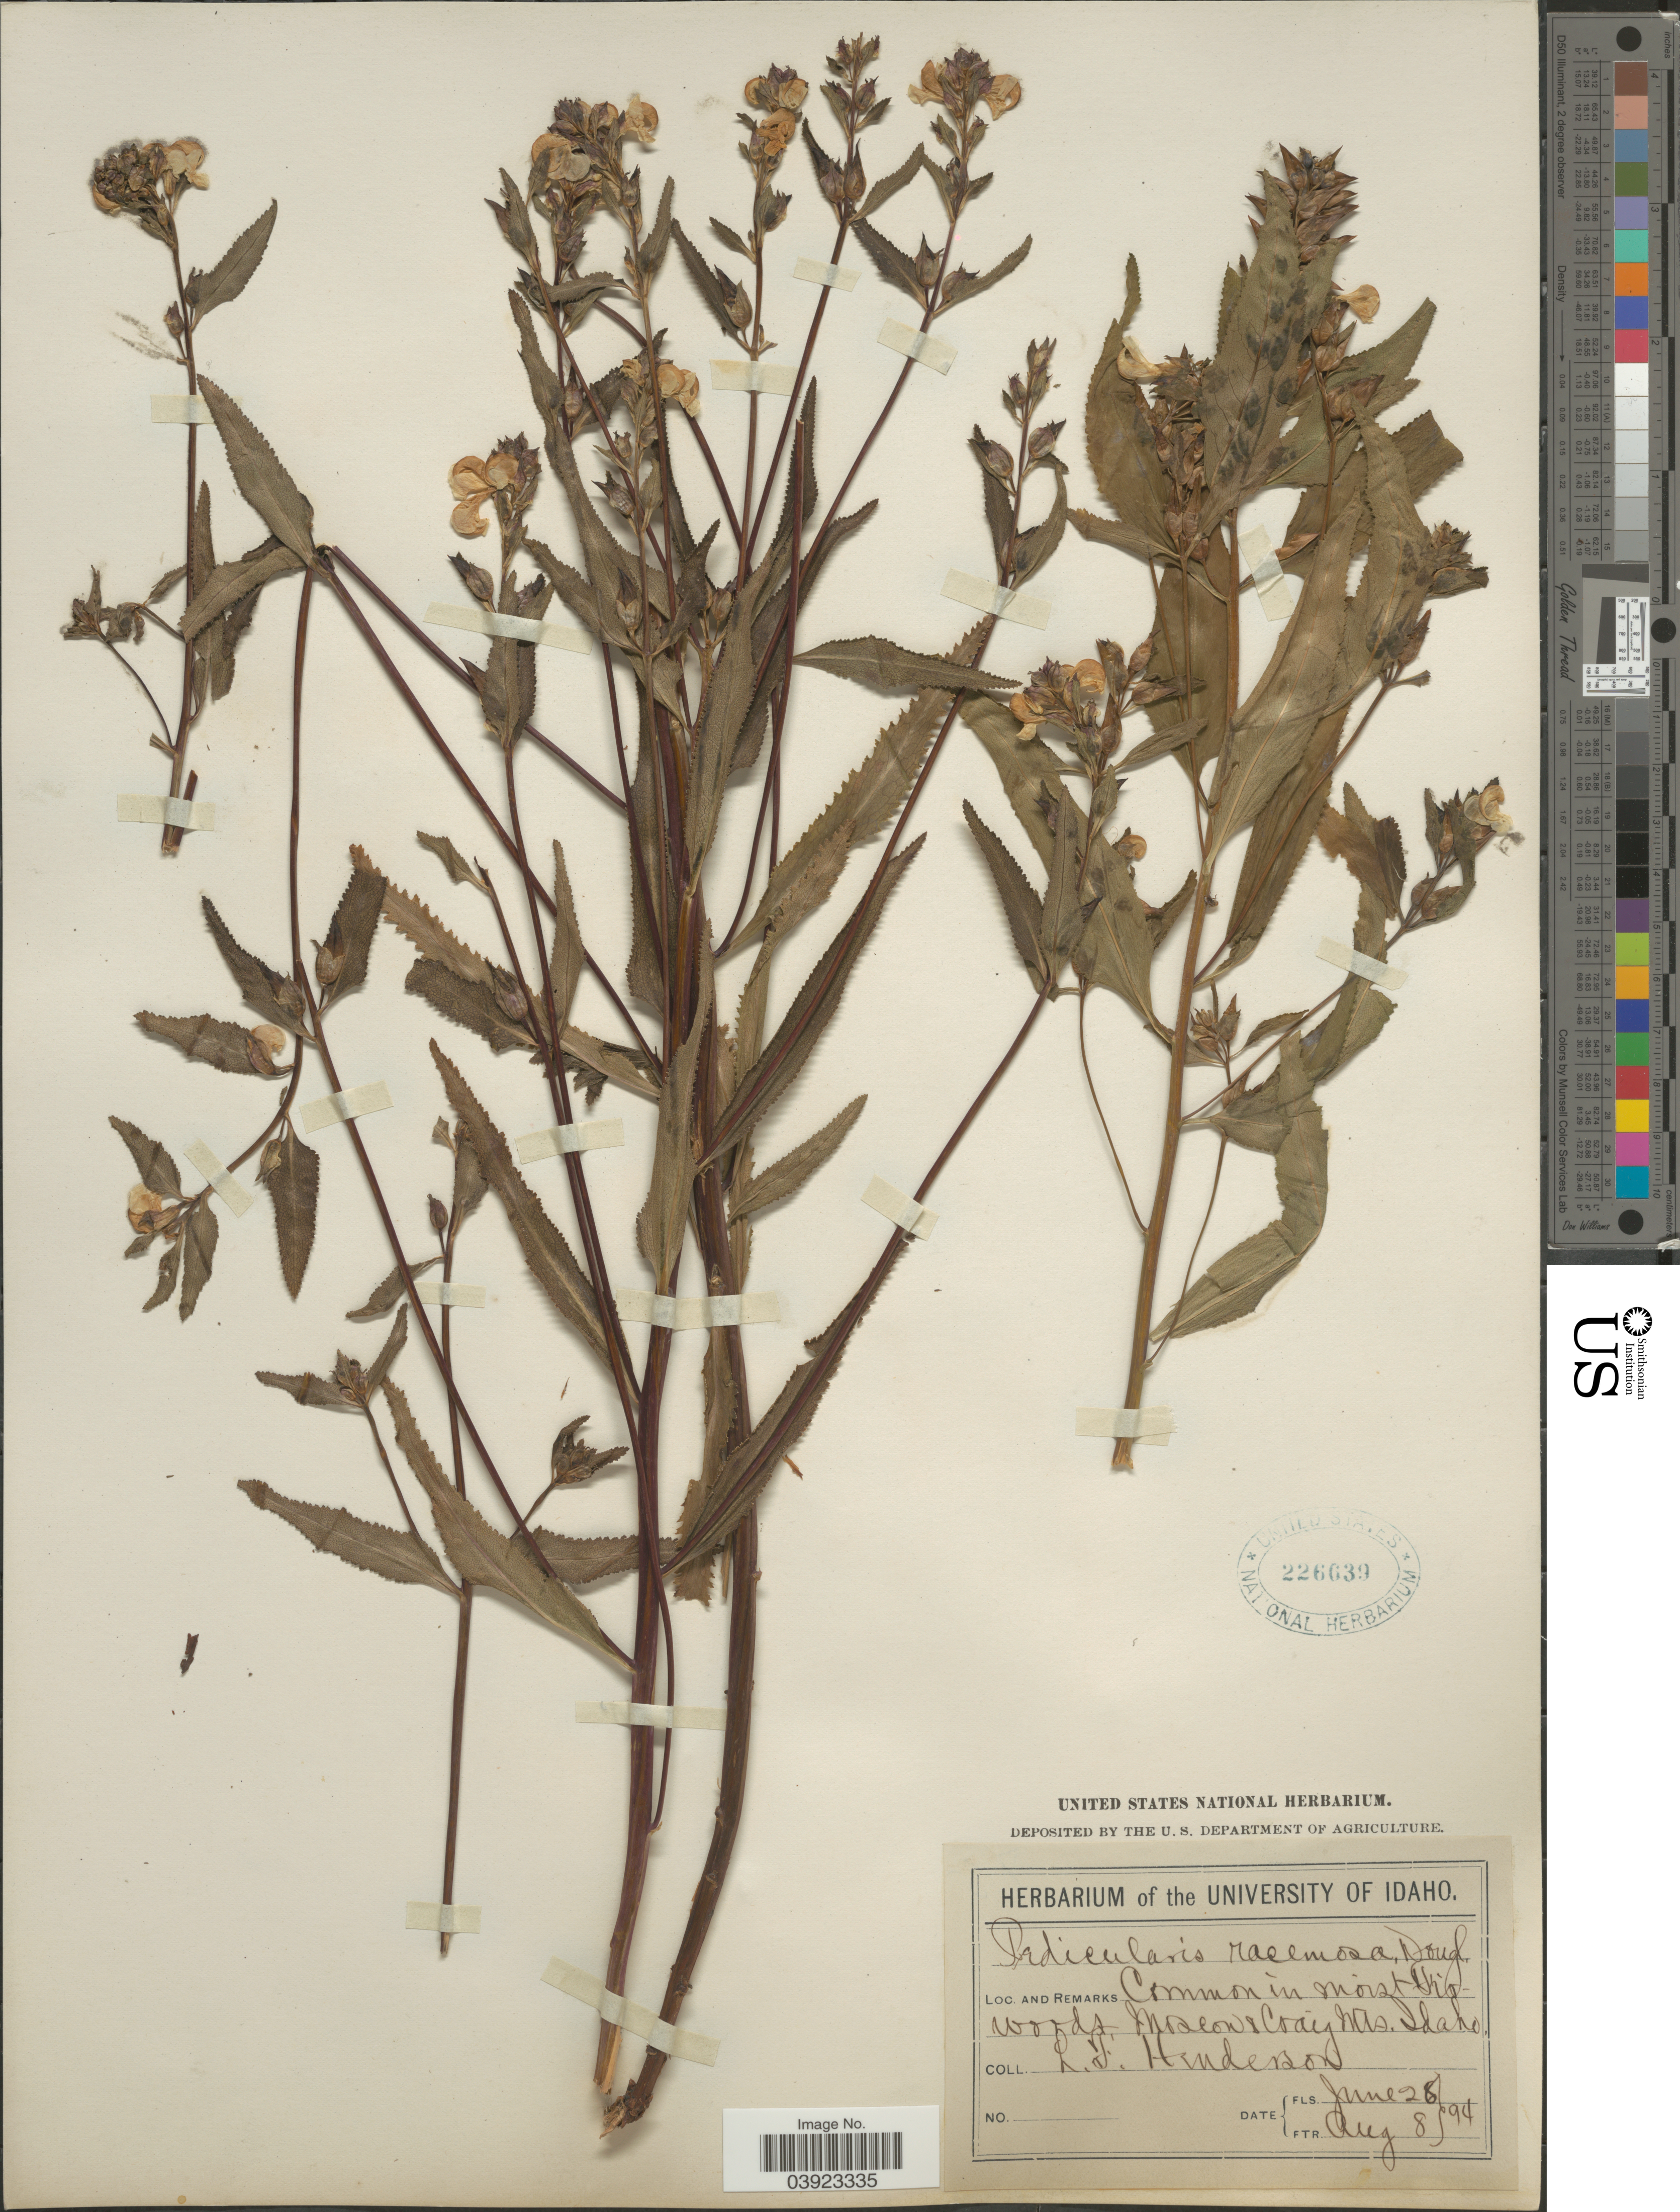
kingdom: Plantae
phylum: Tracheophyta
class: Magnoliopsida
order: Lamiales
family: Orobanchaceae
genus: Pedicularis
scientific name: Pedicularis racemosa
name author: Douglas ex Benth.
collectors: L. Henderson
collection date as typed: Transcribed d/m/y: 26/6/94 to 8/8/94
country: United States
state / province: Idaho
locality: Moscow & Craig Mts.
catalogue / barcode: US 226639